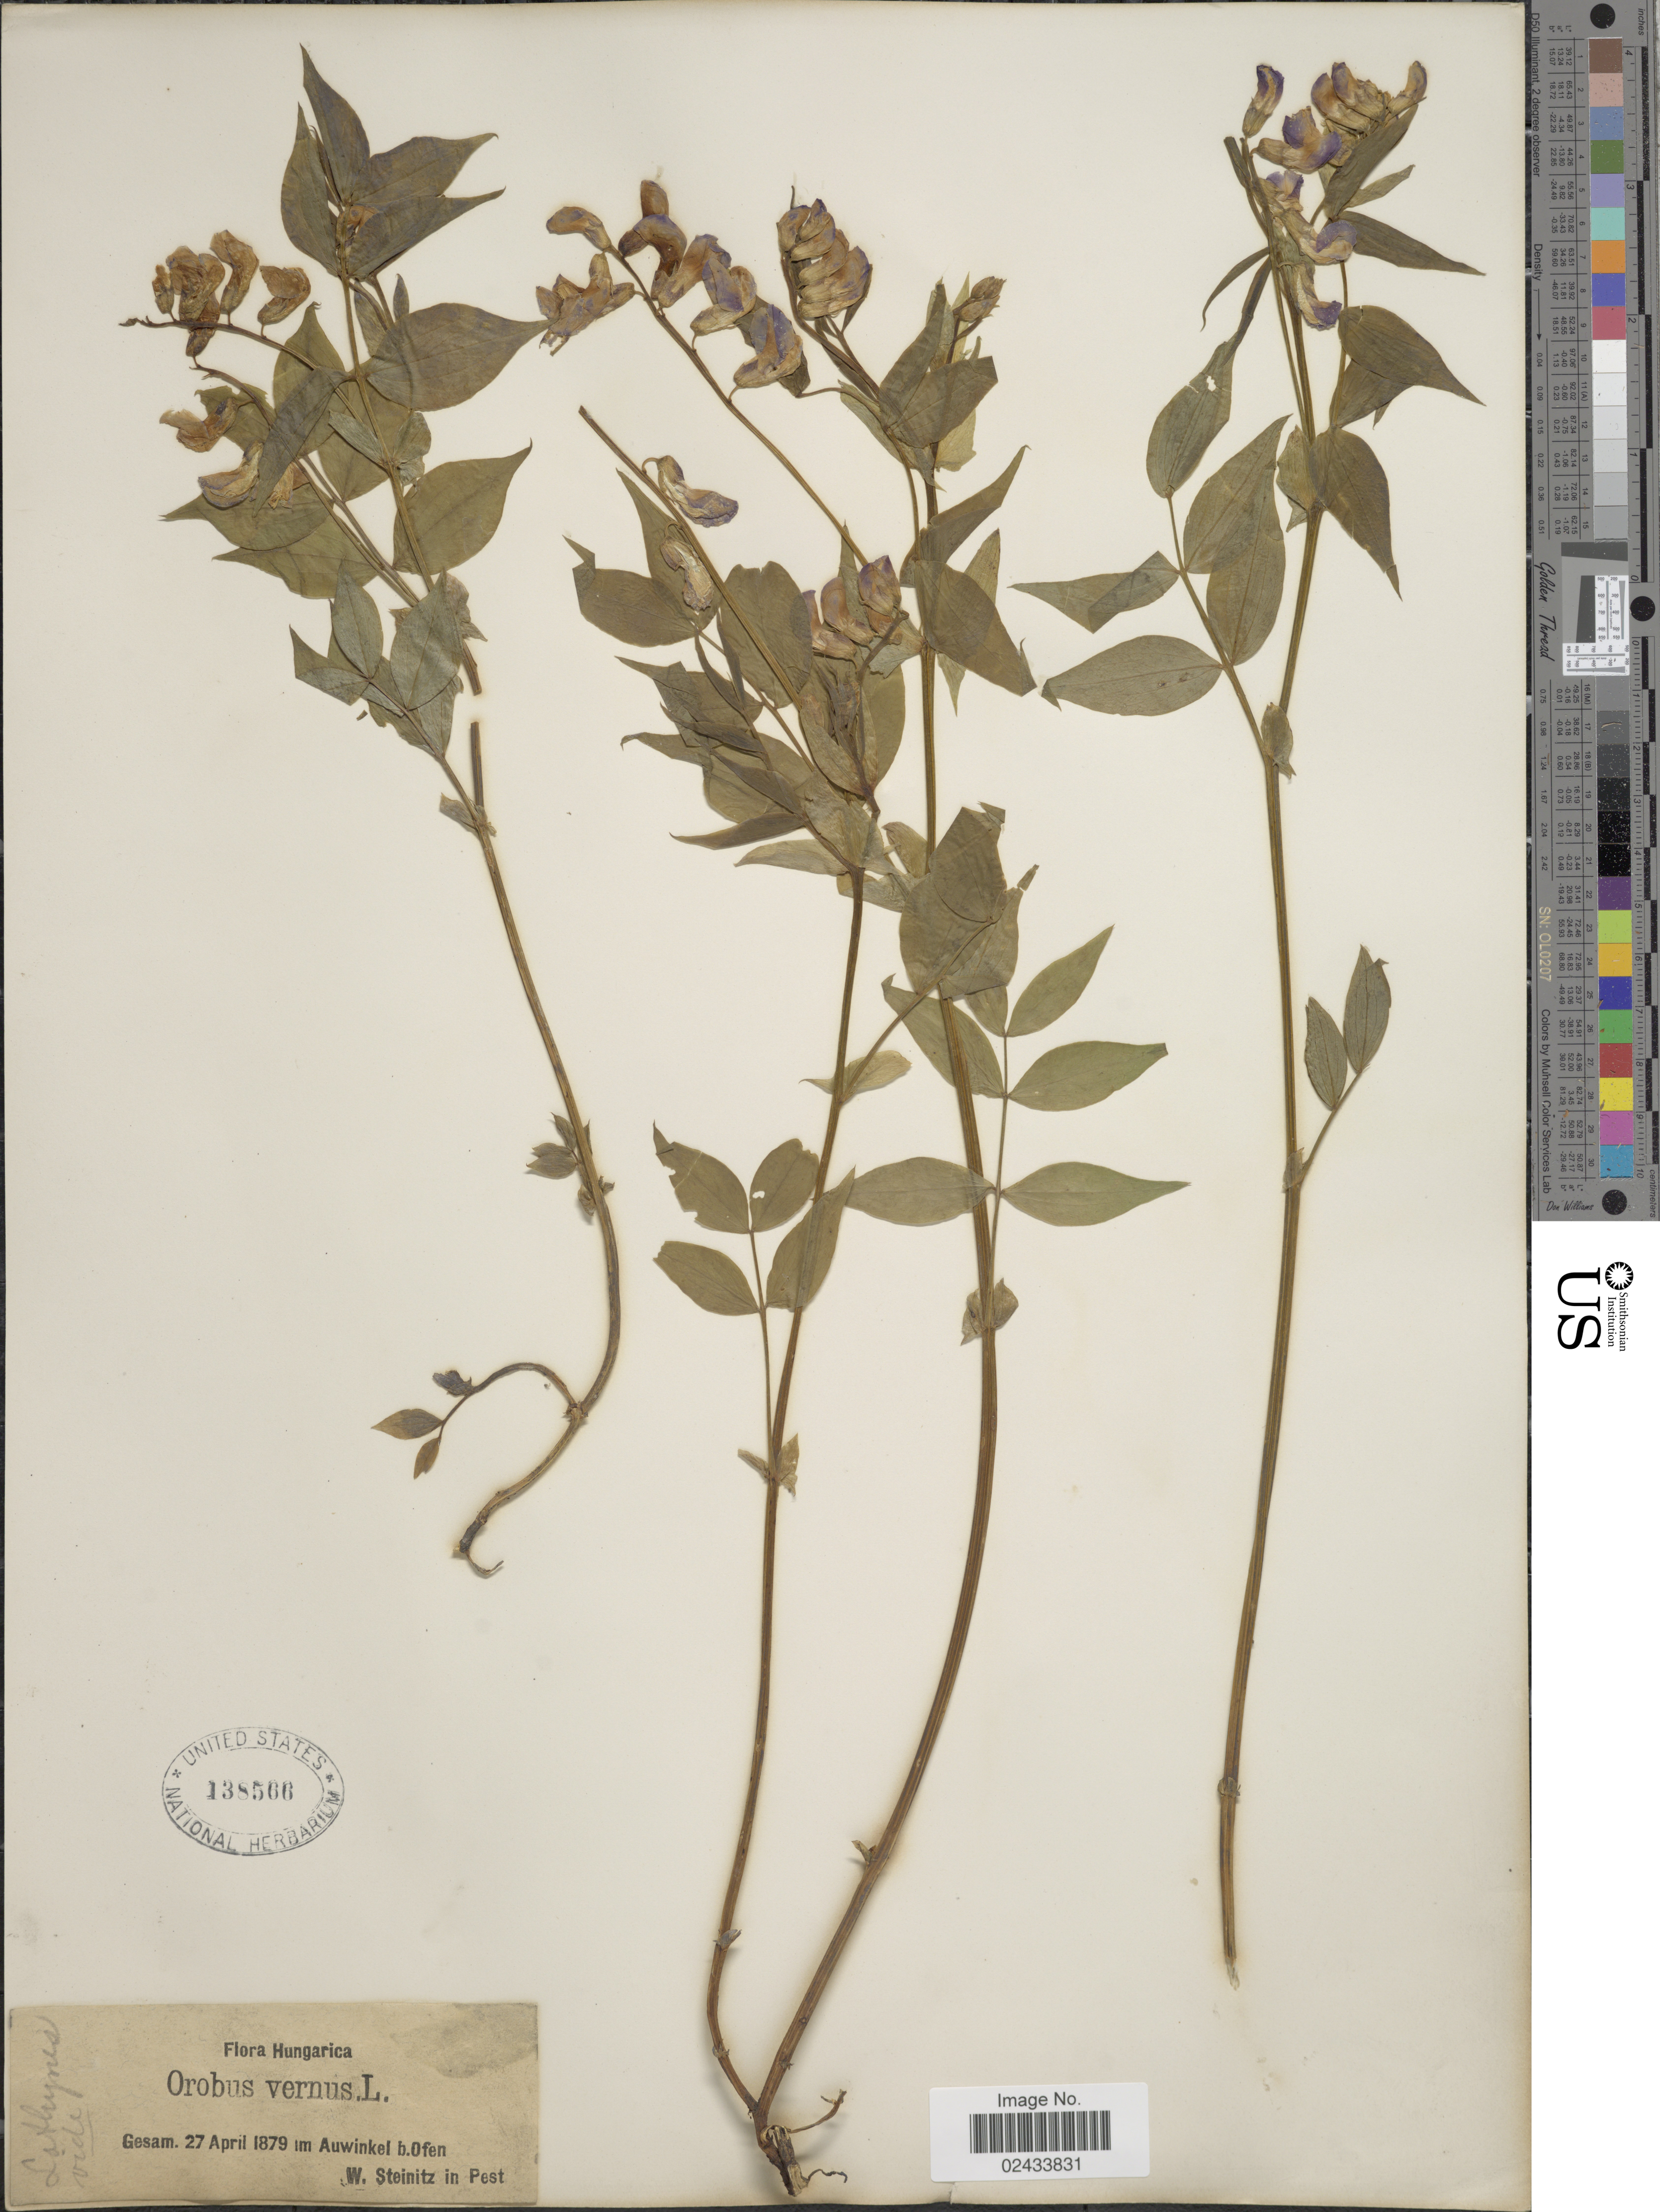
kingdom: Plantae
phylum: Tracheophyta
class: Magnoliopsida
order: Fabales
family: Fabaceae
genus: Lathyrus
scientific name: Lathyrus vernus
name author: (L.) Bernh.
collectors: W. Steinitz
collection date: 1879-04-27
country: Hungary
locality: Gesam im Auwinkel B. Ofen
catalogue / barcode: US 138566